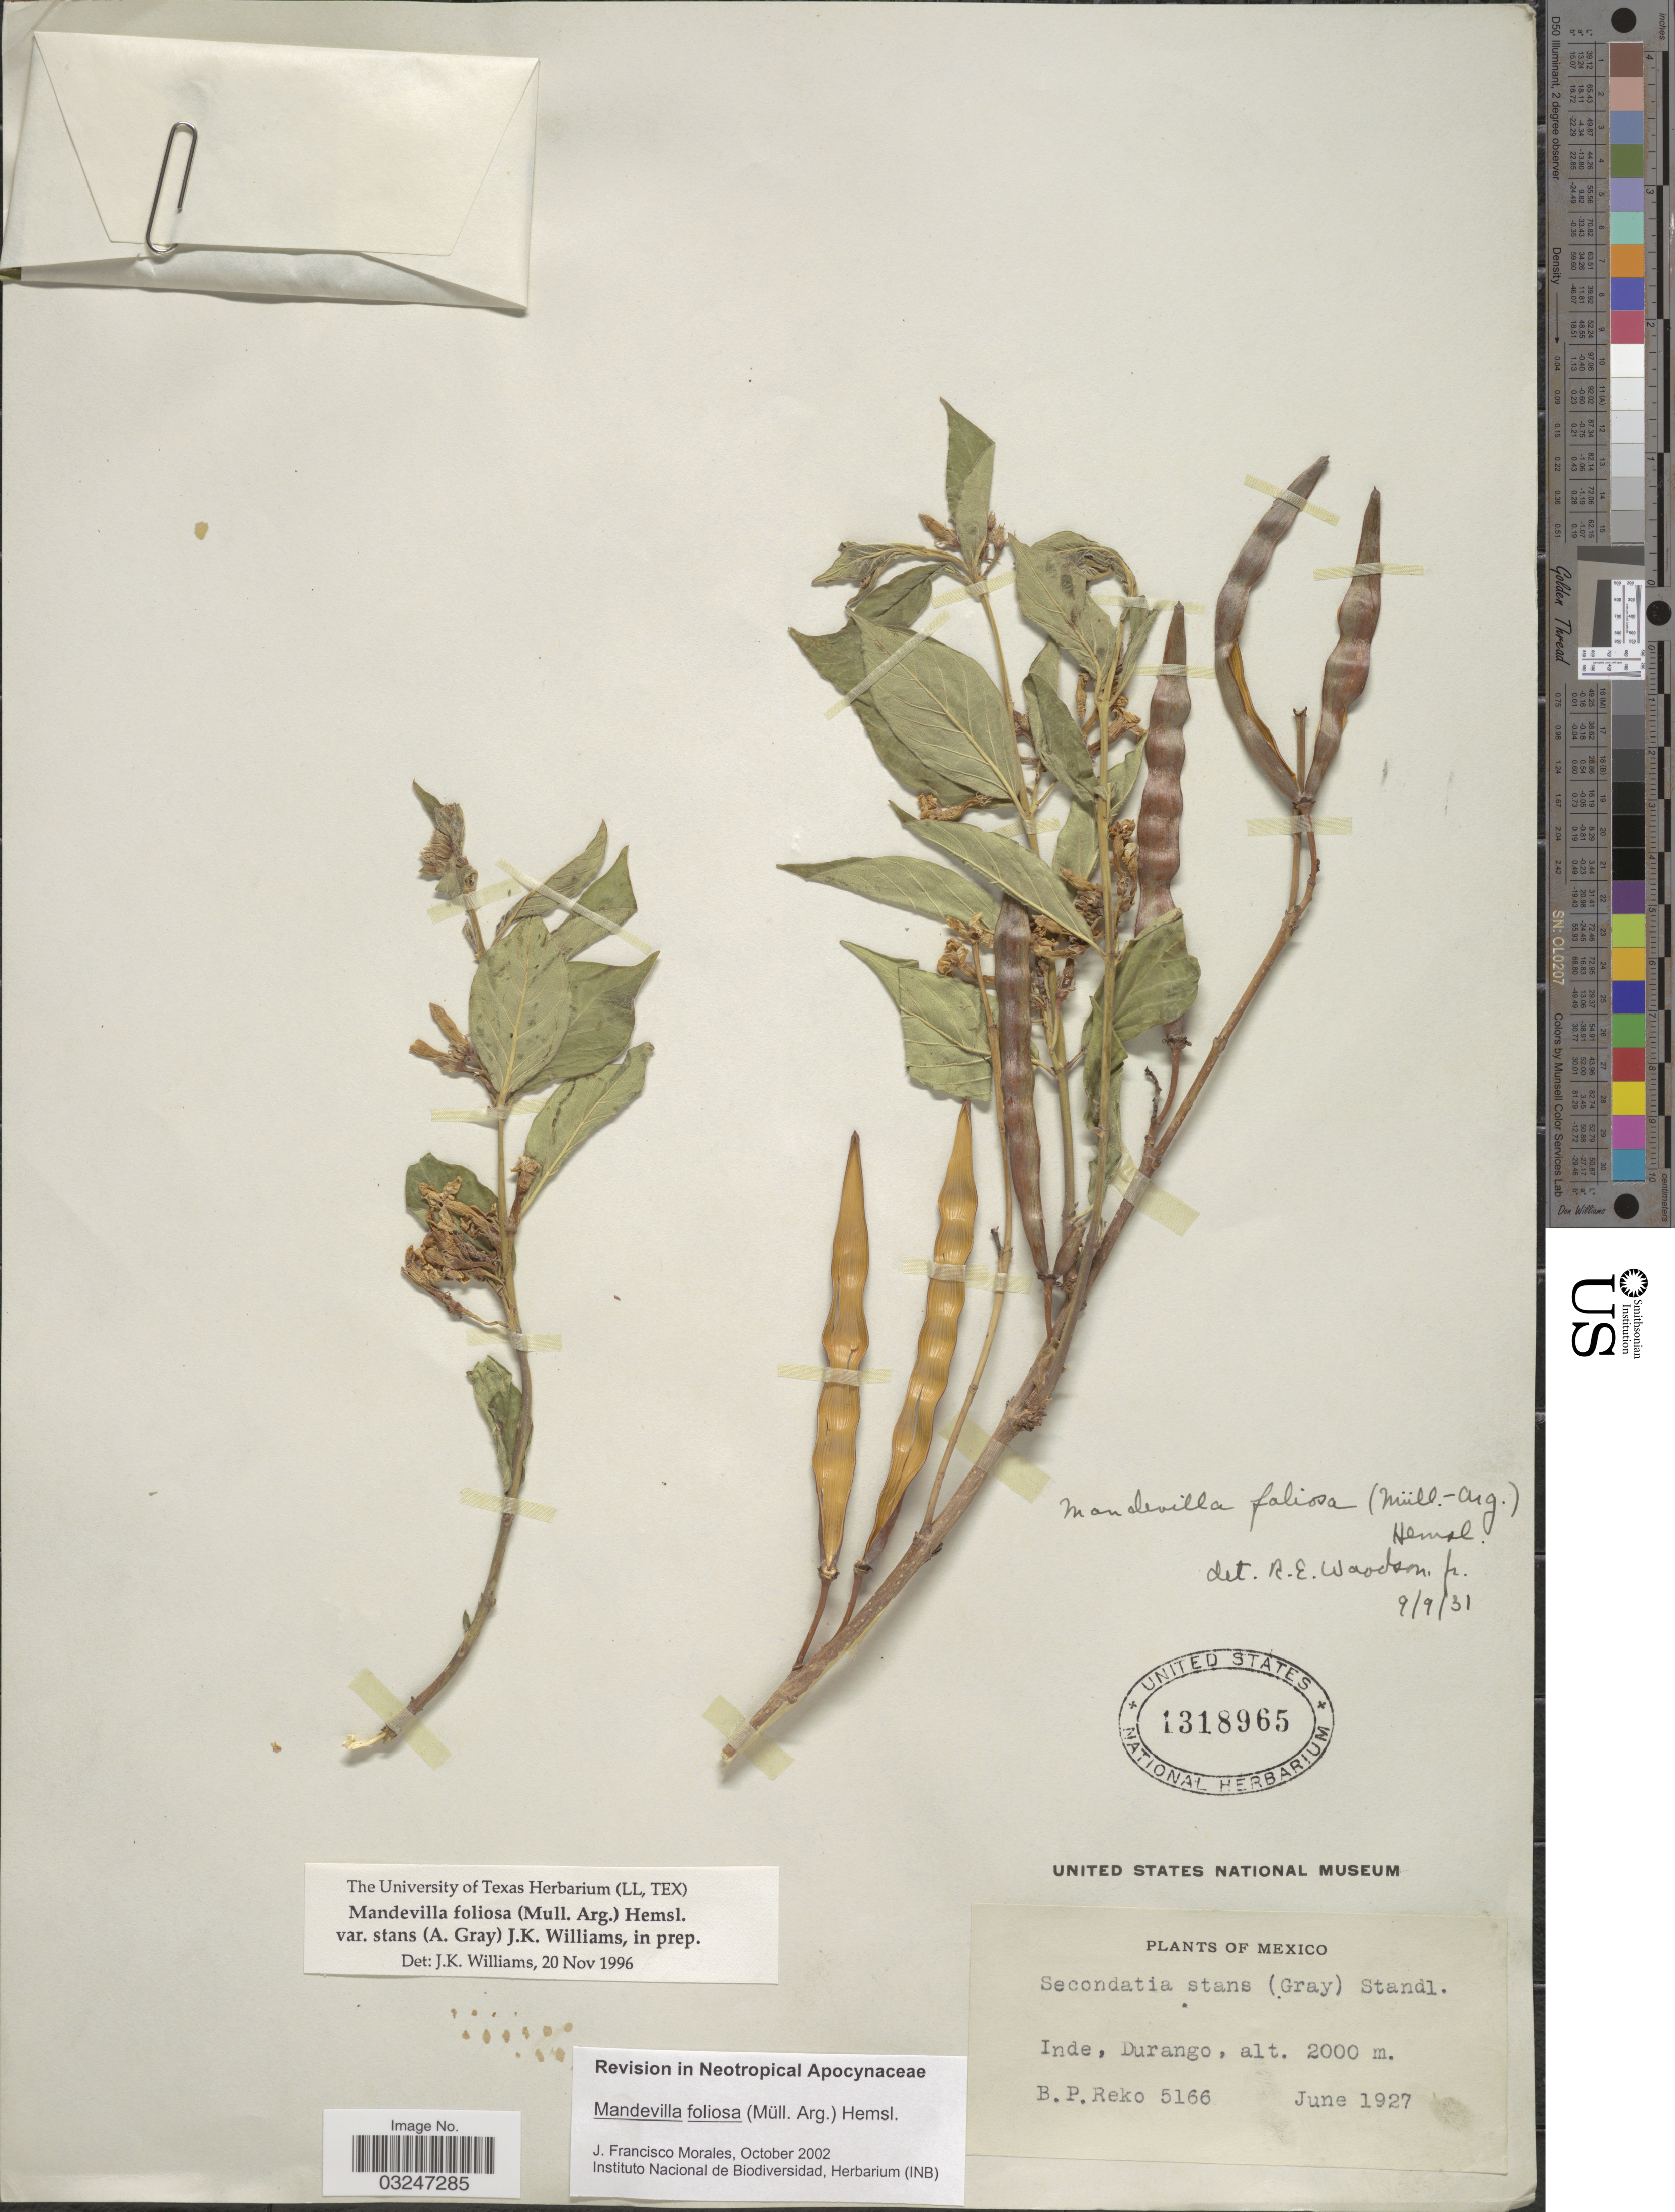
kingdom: Plantae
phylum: Tracheophyta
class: Magnoliopsida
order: Gentianales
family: Apocynaceae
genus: Mandevilla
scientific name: Mandevilla foliosa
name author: (Müll. Arg.) Hemsl.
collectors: B. P. Reko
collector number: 5166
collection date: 1927-06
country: Mexico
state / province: Durango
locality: Inde.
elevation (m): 2000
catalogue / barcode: US 1318965